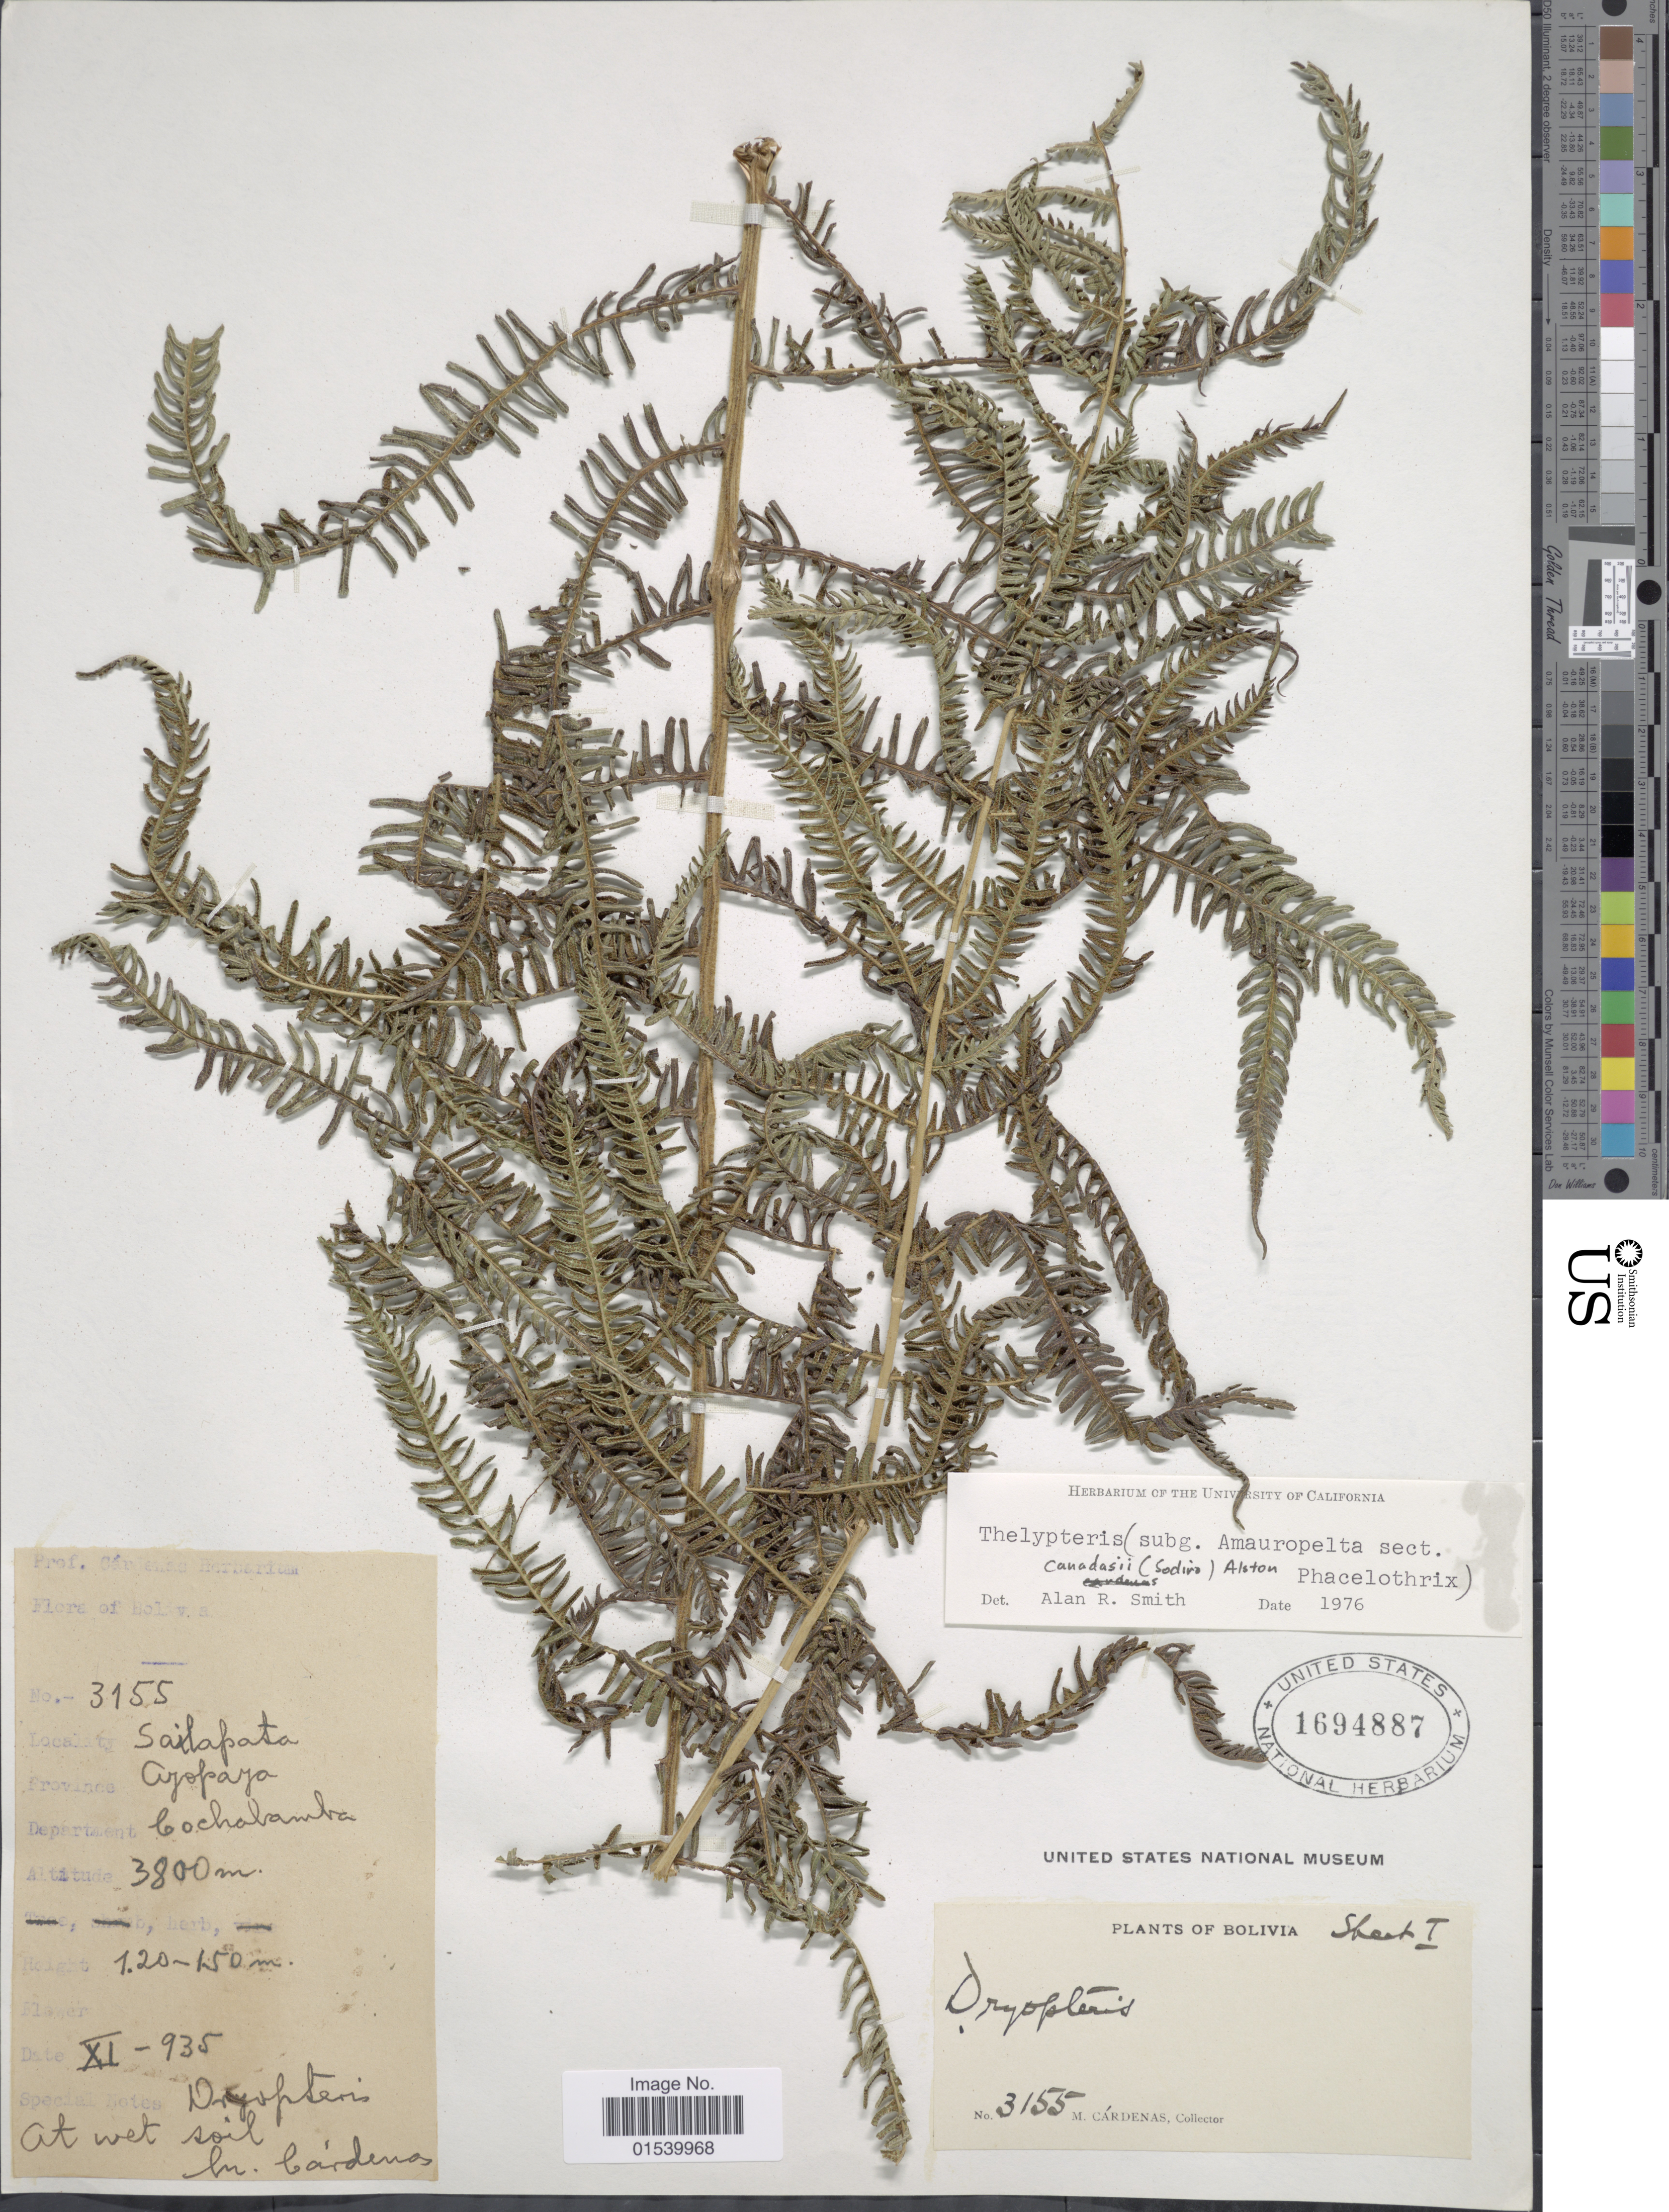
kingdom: Plantae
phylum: Tracheophyta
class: Polypodiopsida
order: Polypodiales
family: Thelypteridaceae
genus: Amauropelta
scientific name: Amauropelta canadasii (Sodiro) comb. nov., ined. 2015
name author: (Sodiro)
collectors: M. Cárdenas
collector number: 3155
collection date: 1935-11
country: Bolivia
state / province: Cochabamba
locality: Sailapata. Province Ayopaya. At wet soil.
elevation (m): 3800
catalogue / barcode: US 1694887